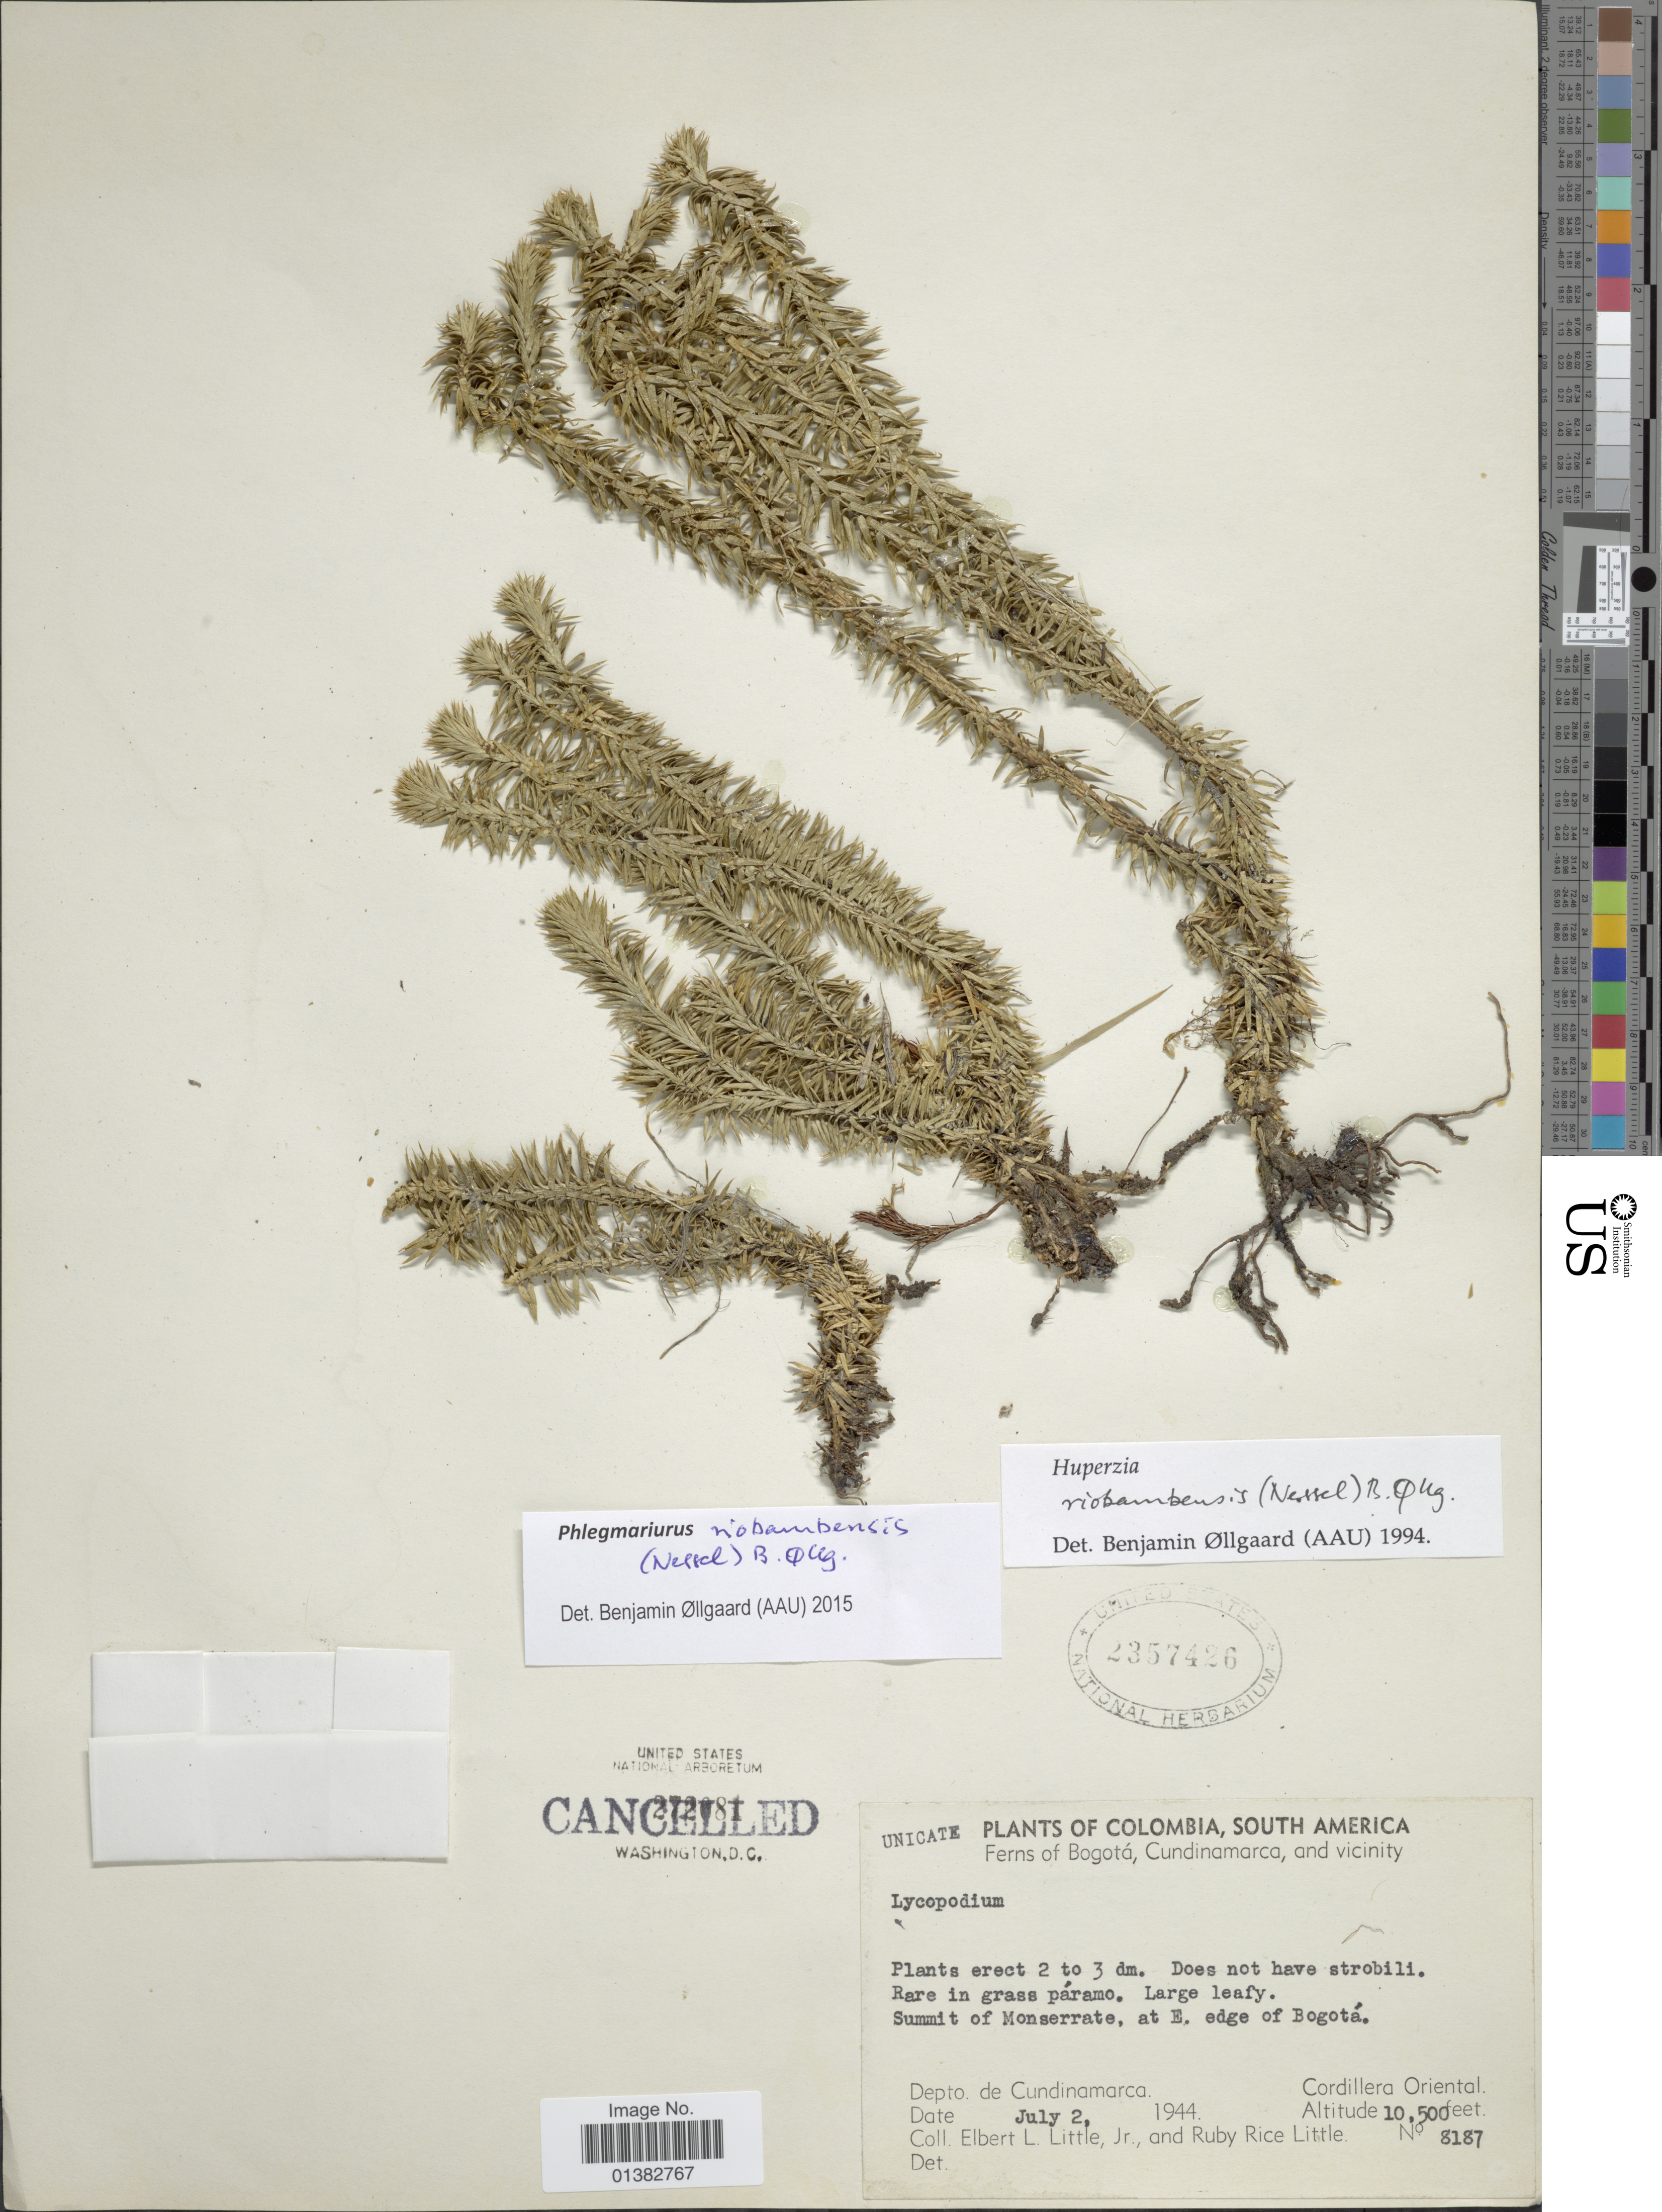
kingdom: Plantae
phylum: Tracheophyta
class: Lycopodiopsida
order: Lycopodiales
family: Lycopodiaceae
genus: Phlegmariurus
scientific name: Phlegmariurus riobambensis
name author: (Nessel) B. Øllg.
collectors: E. L. Little & R. R. Little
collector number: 8187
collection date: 1944-07-02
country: Colombia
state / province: Cundinamarca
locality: Ferns of Bogotá, Summit of Monserrate, at E. edge of Bogotá. Cordillera Oriental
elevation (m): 3200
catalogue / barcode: US 2357426